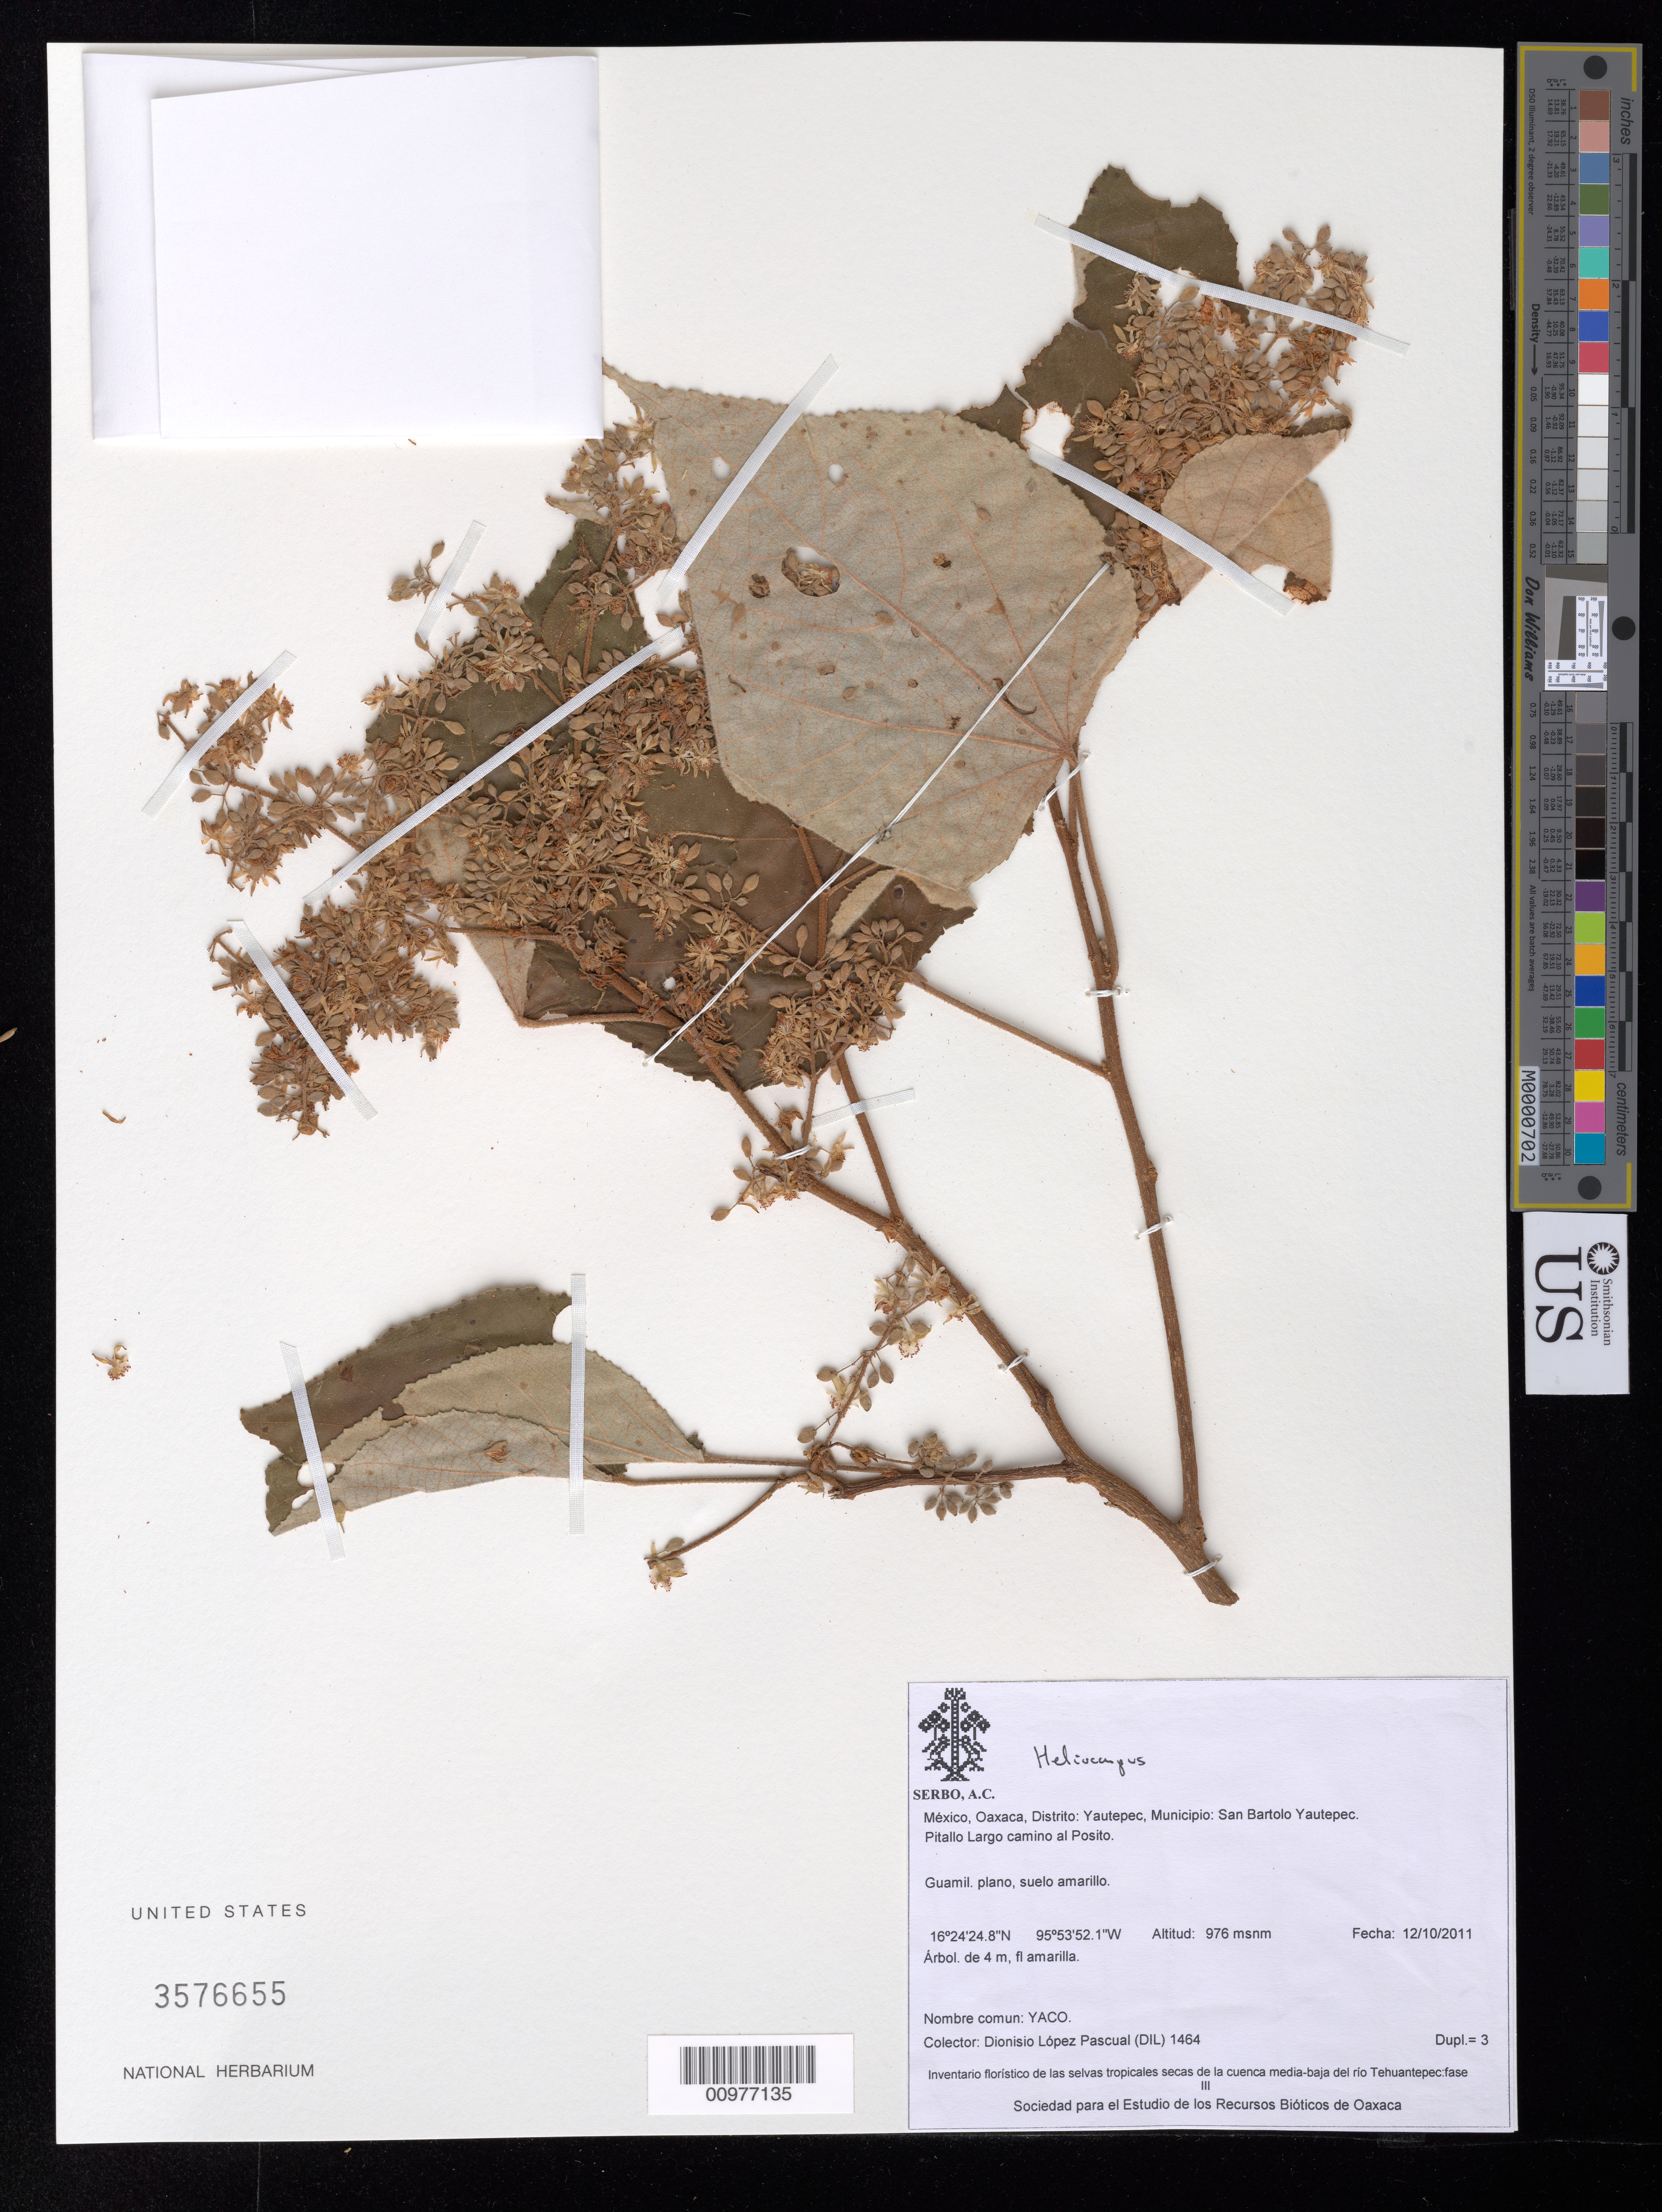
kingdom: Plantae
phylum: Tracheophyta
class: Magnoliopsida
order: Malvales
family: Malvaceae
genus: Heliocarpus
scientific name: Heliocarpus pallidus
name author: Rose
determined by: Dorr, Laurence J., Curator (BOT), Smithsonian Institution - National Museum of Natural History (UNITED STATES)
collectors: D. Lopez Pascual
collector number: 1464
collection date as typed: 12/10/2011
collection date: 2011-10-12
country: Mexico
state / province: Oaxaca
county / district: Yautepec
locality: Mun: San Bartolo Yautepec. Pitallo Largo camino al Posito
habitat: secondary vegetation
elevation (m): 976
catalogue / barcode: US 3576655